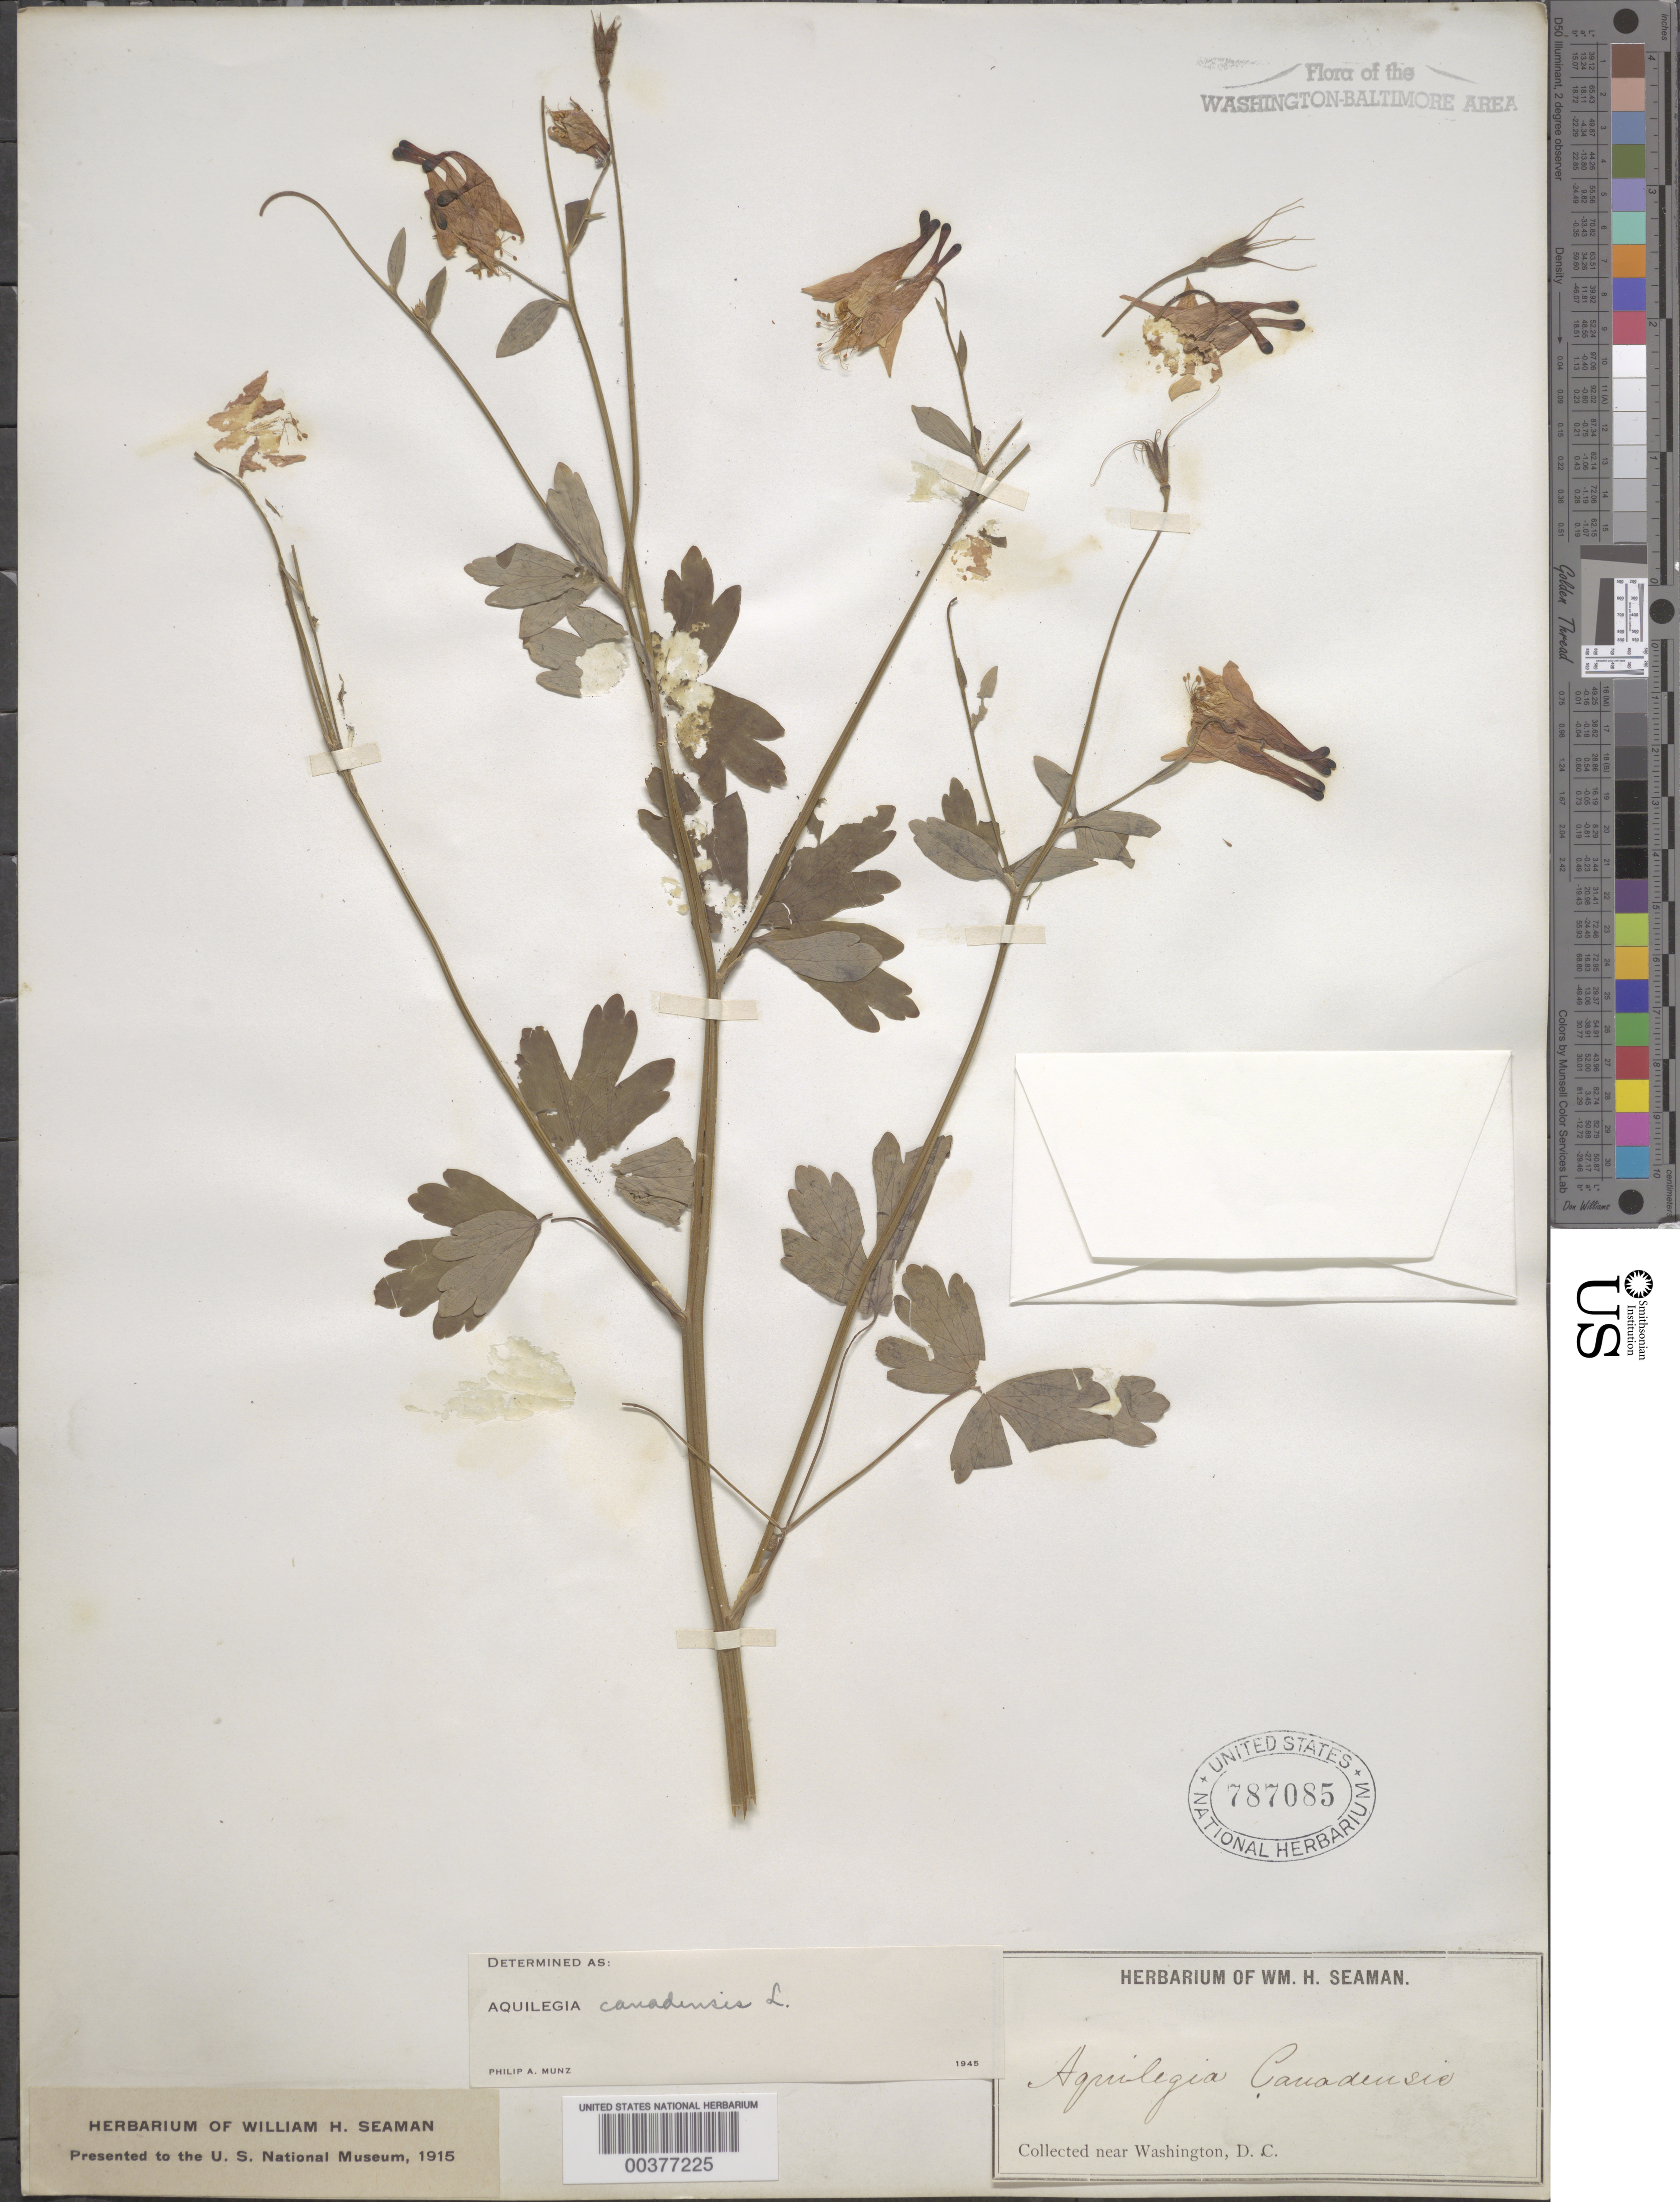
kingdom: Plantae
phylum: Tracheophyta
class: Magnoliopsida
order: Ranunculales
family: Ranunculaceae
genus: Aquilegia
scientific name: Aquilegia canadensis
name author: L.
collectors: W. Seaman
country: United States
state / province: District of Columbia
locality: Washington DC area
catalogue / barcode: US 787085